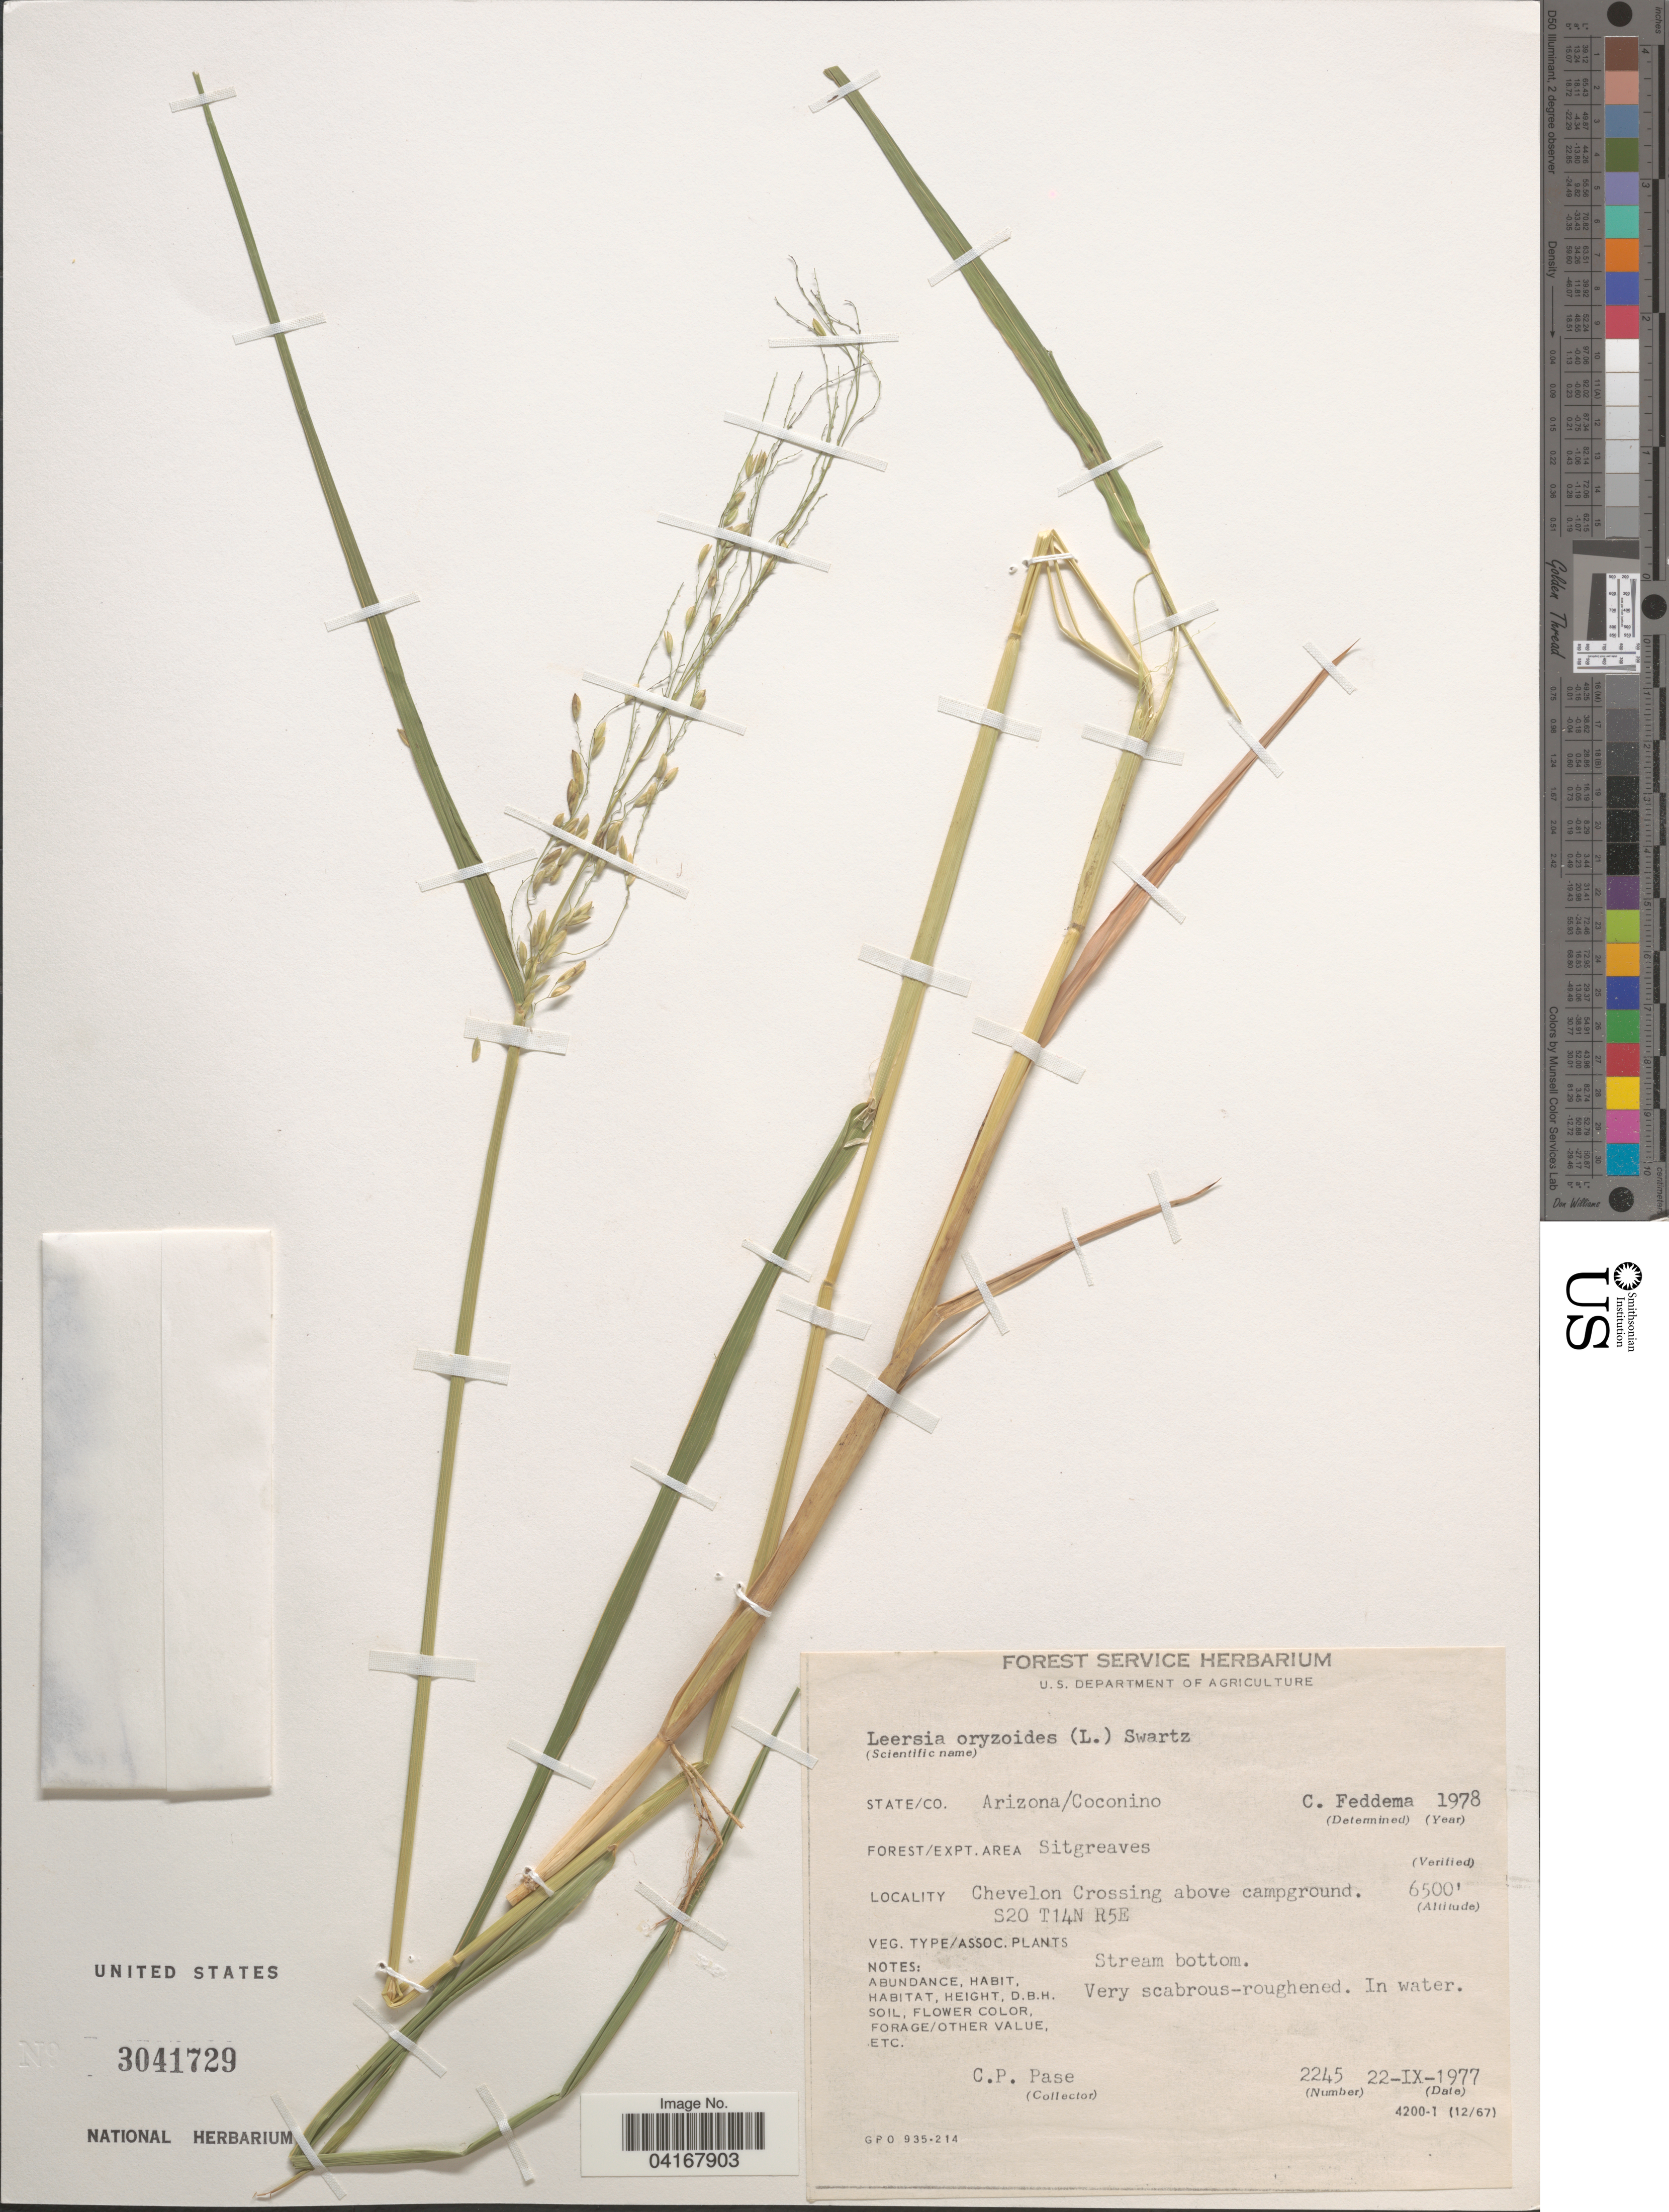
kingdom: Plantae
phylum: Tracheophyta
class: Liliopsida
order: Poales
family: Poaceae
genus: Leersia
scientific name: Leersia oryzoides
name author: (L.) Sw.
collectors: C. P. Pase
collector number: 2245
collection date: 1977-09-22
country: United States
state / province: Arizona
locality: Co. Coconino. Sitgreaves. Chevelon Crossing above campground. S20 T14N R5E.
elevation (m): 1981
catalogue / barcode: US 3041729